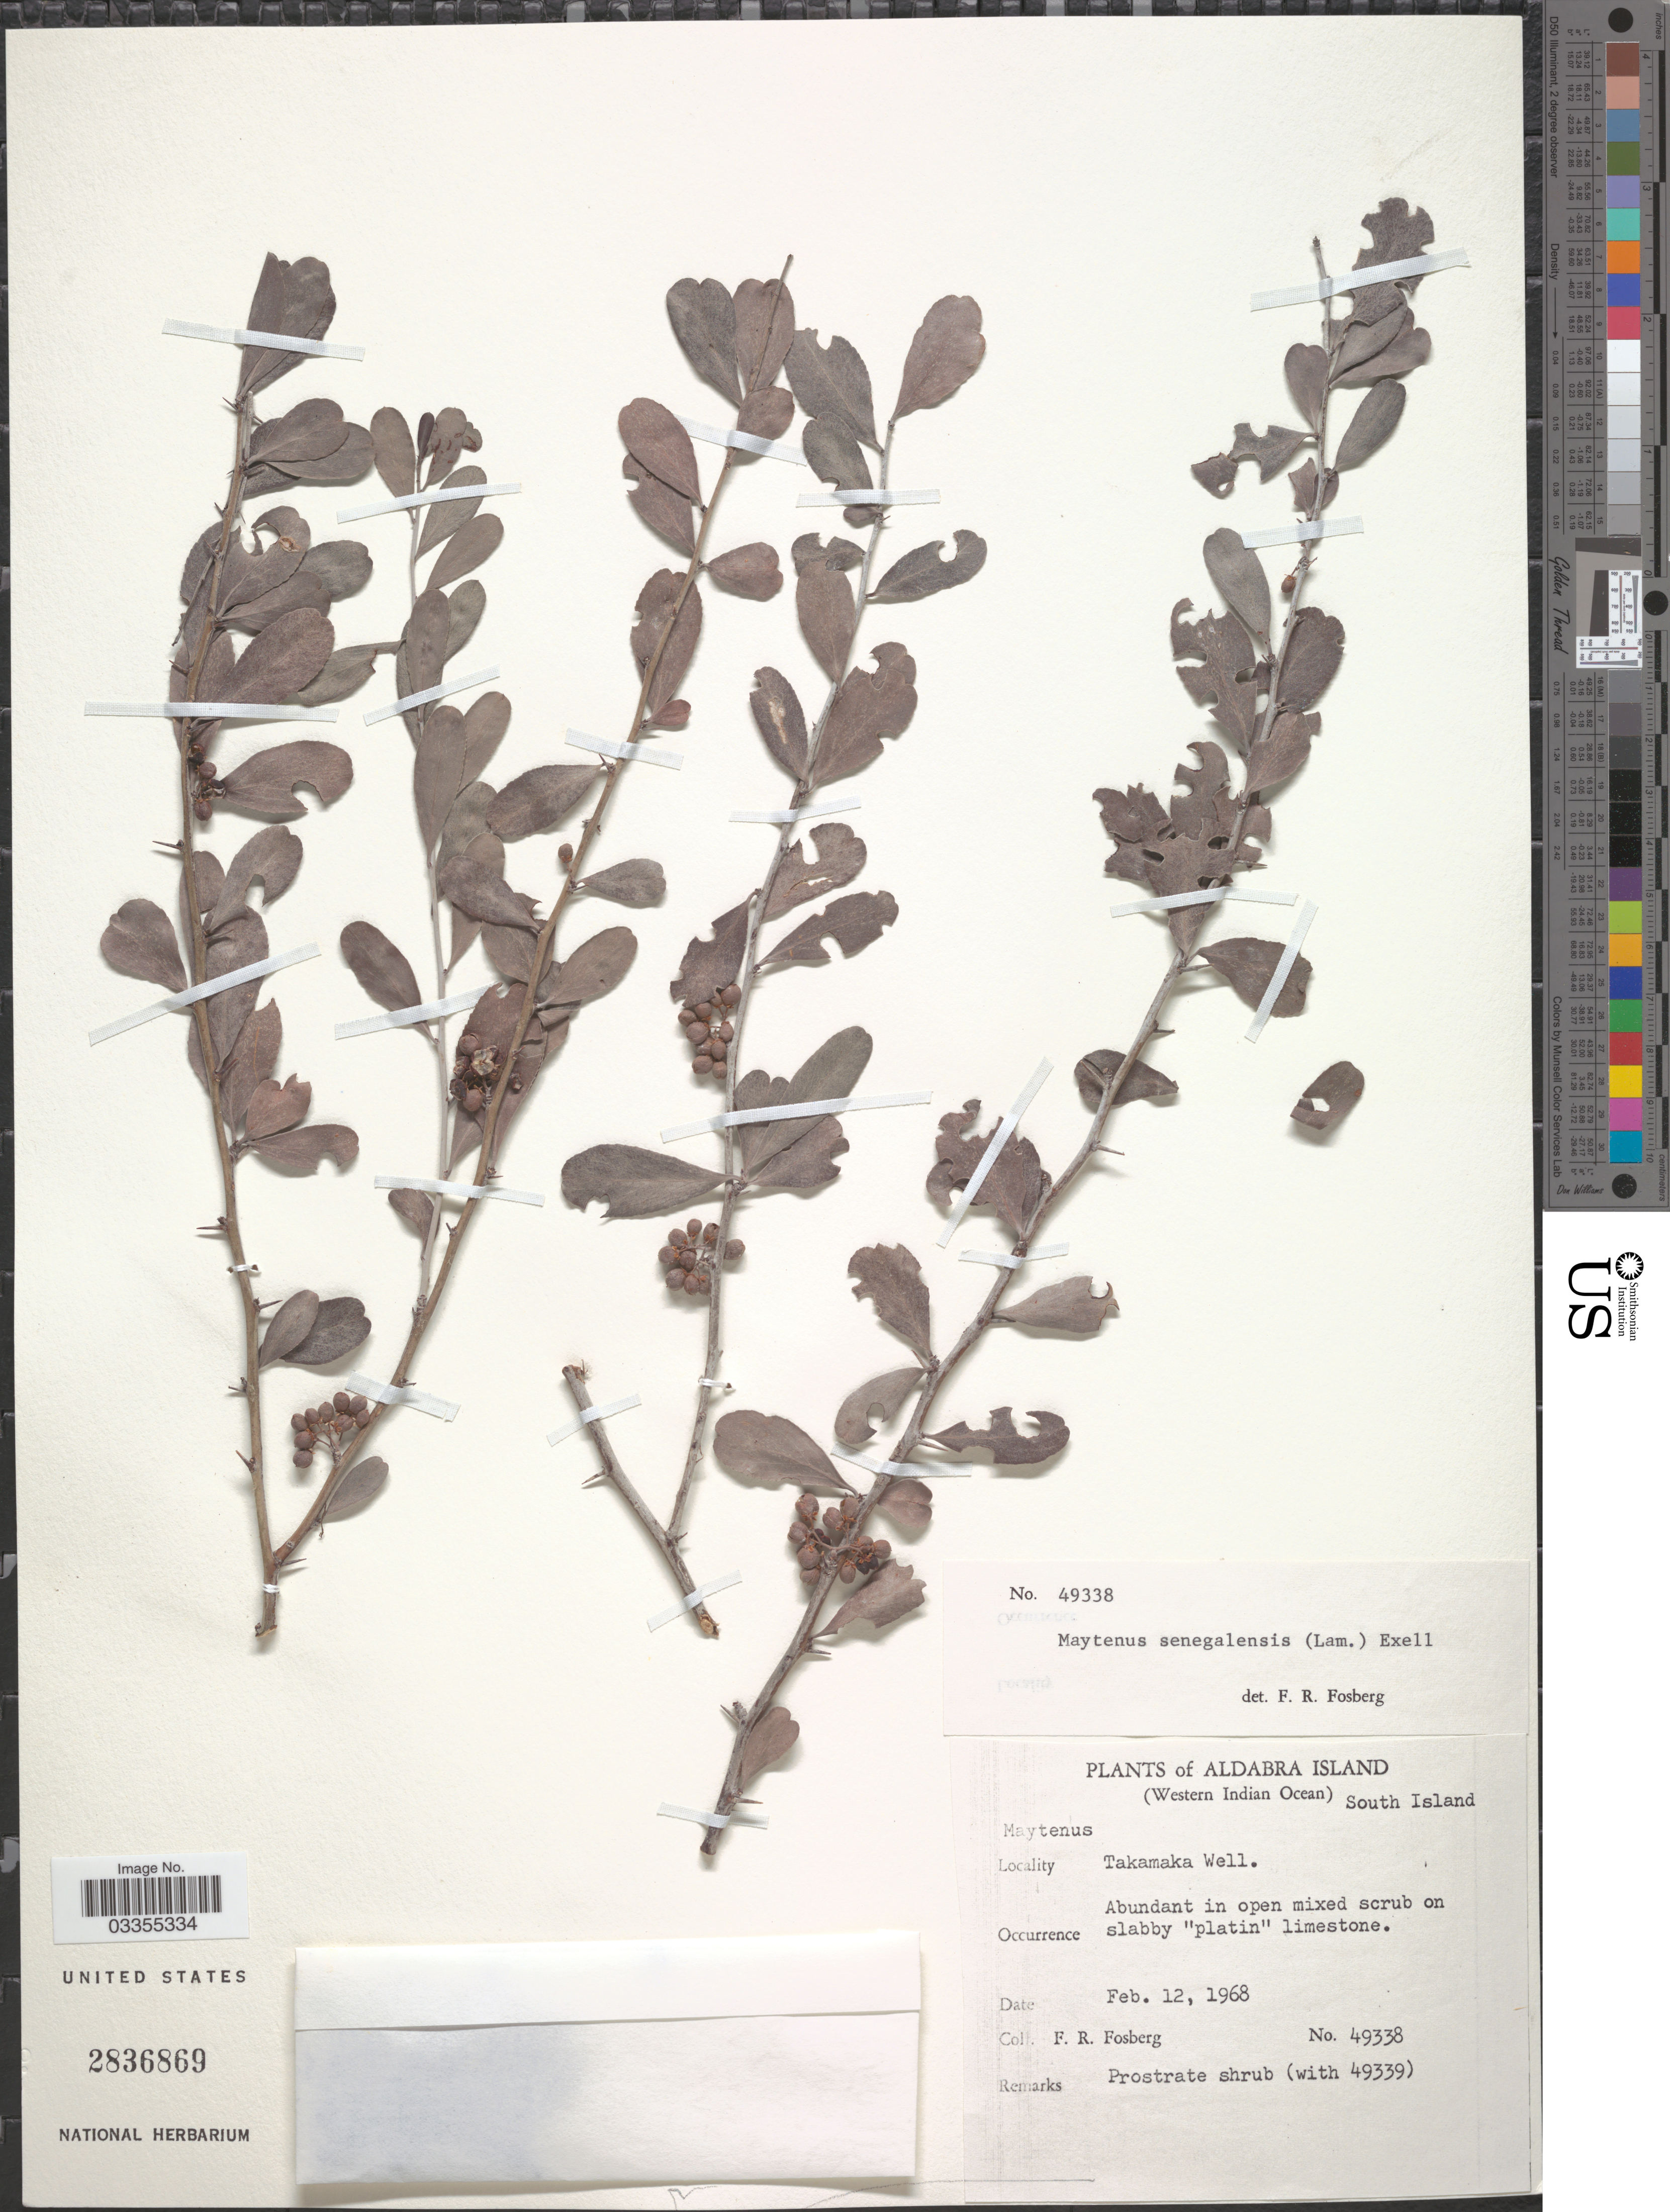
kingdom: Plantae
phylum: Tracheophyta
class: Magnoliopsida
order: Celastrales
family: Celastraceae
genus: Gymnosporia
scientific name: Gymnosporia grossulariae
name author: (Tul.) Loes.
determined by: Strong, Mark T., (BOT), Smithsonian Institution - National Museum of Natural History (UNITED STATES)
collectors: F. R. Fosberg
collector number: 49338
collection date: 1968-02-12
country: Seychelles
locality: Aldabra Island. (Western Indian Ocean), South Island. Takamaka Well.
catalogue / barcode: US 2836869